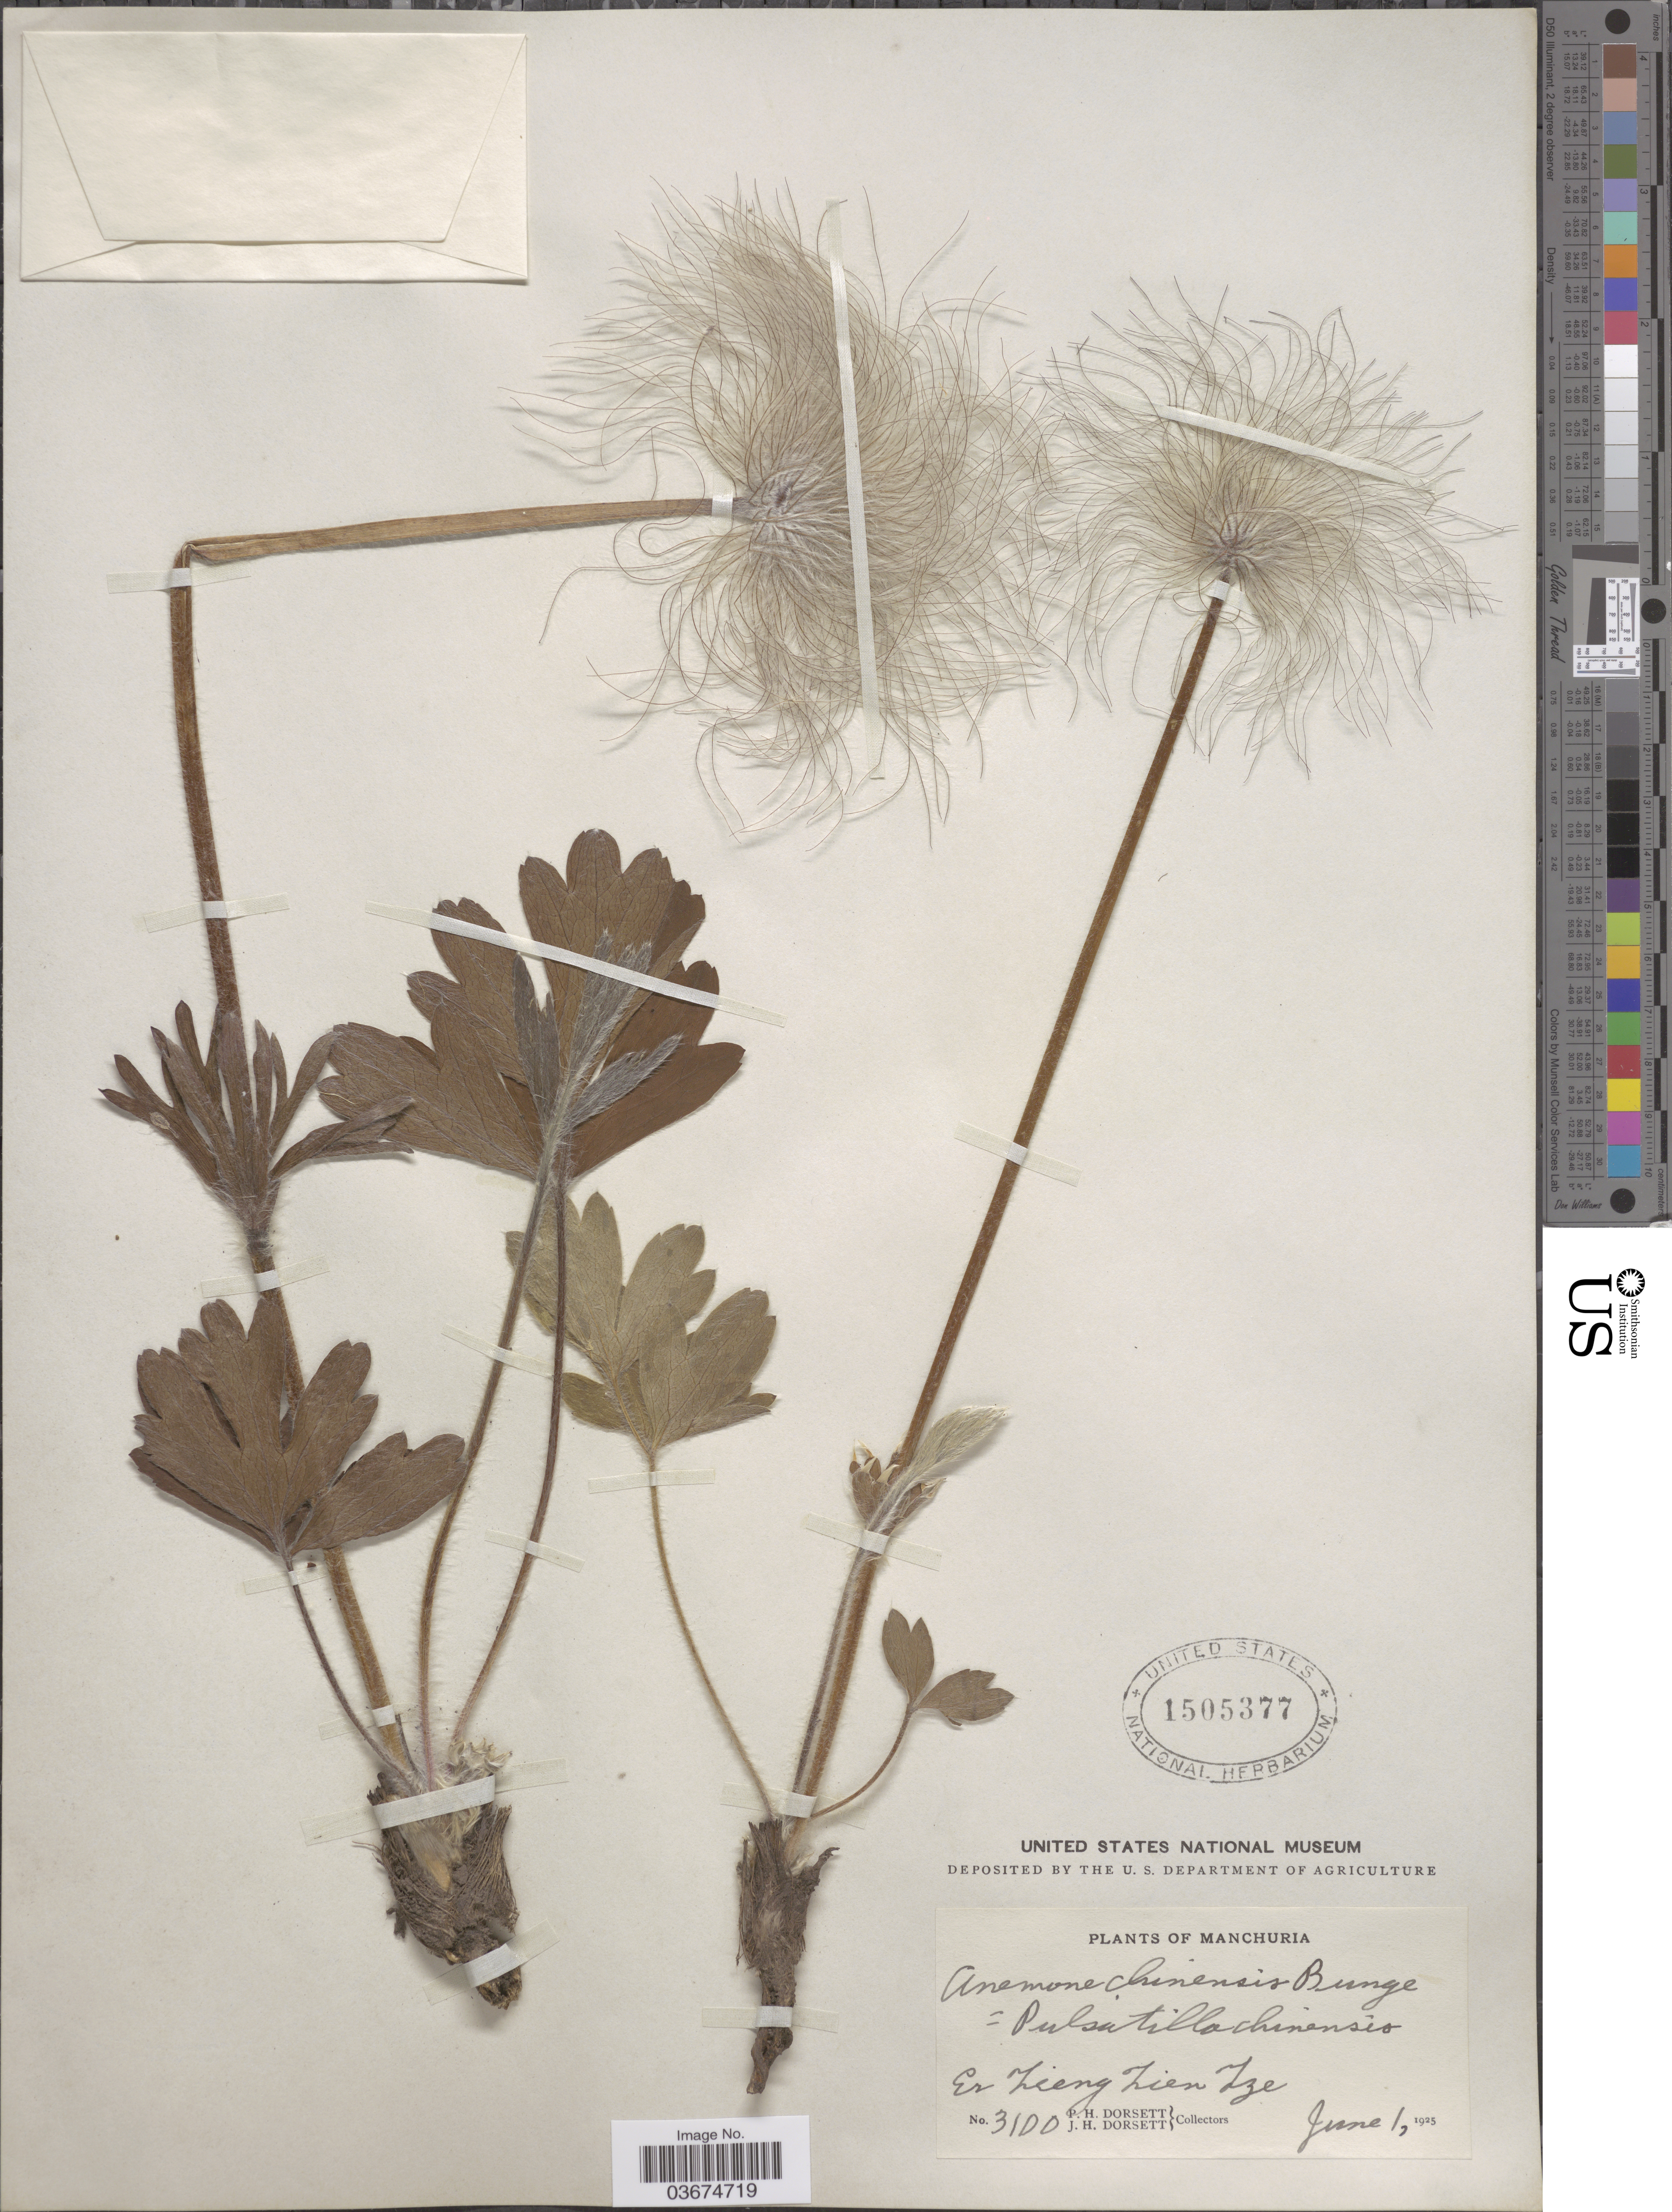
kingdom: Plantae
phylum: Tracheophyta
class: Magnoliopsida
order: Ranunculales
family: Ranunculaceae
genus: Pulsatilla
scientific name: Pulsatilla chinensis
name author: (Bunge) Regel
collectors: P. H. Dorsett & J. Dorsett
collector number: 3100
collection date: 1925-06-01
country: China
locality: Manchuria. Er Zieng Zien Tze.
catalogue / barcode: US 1505377